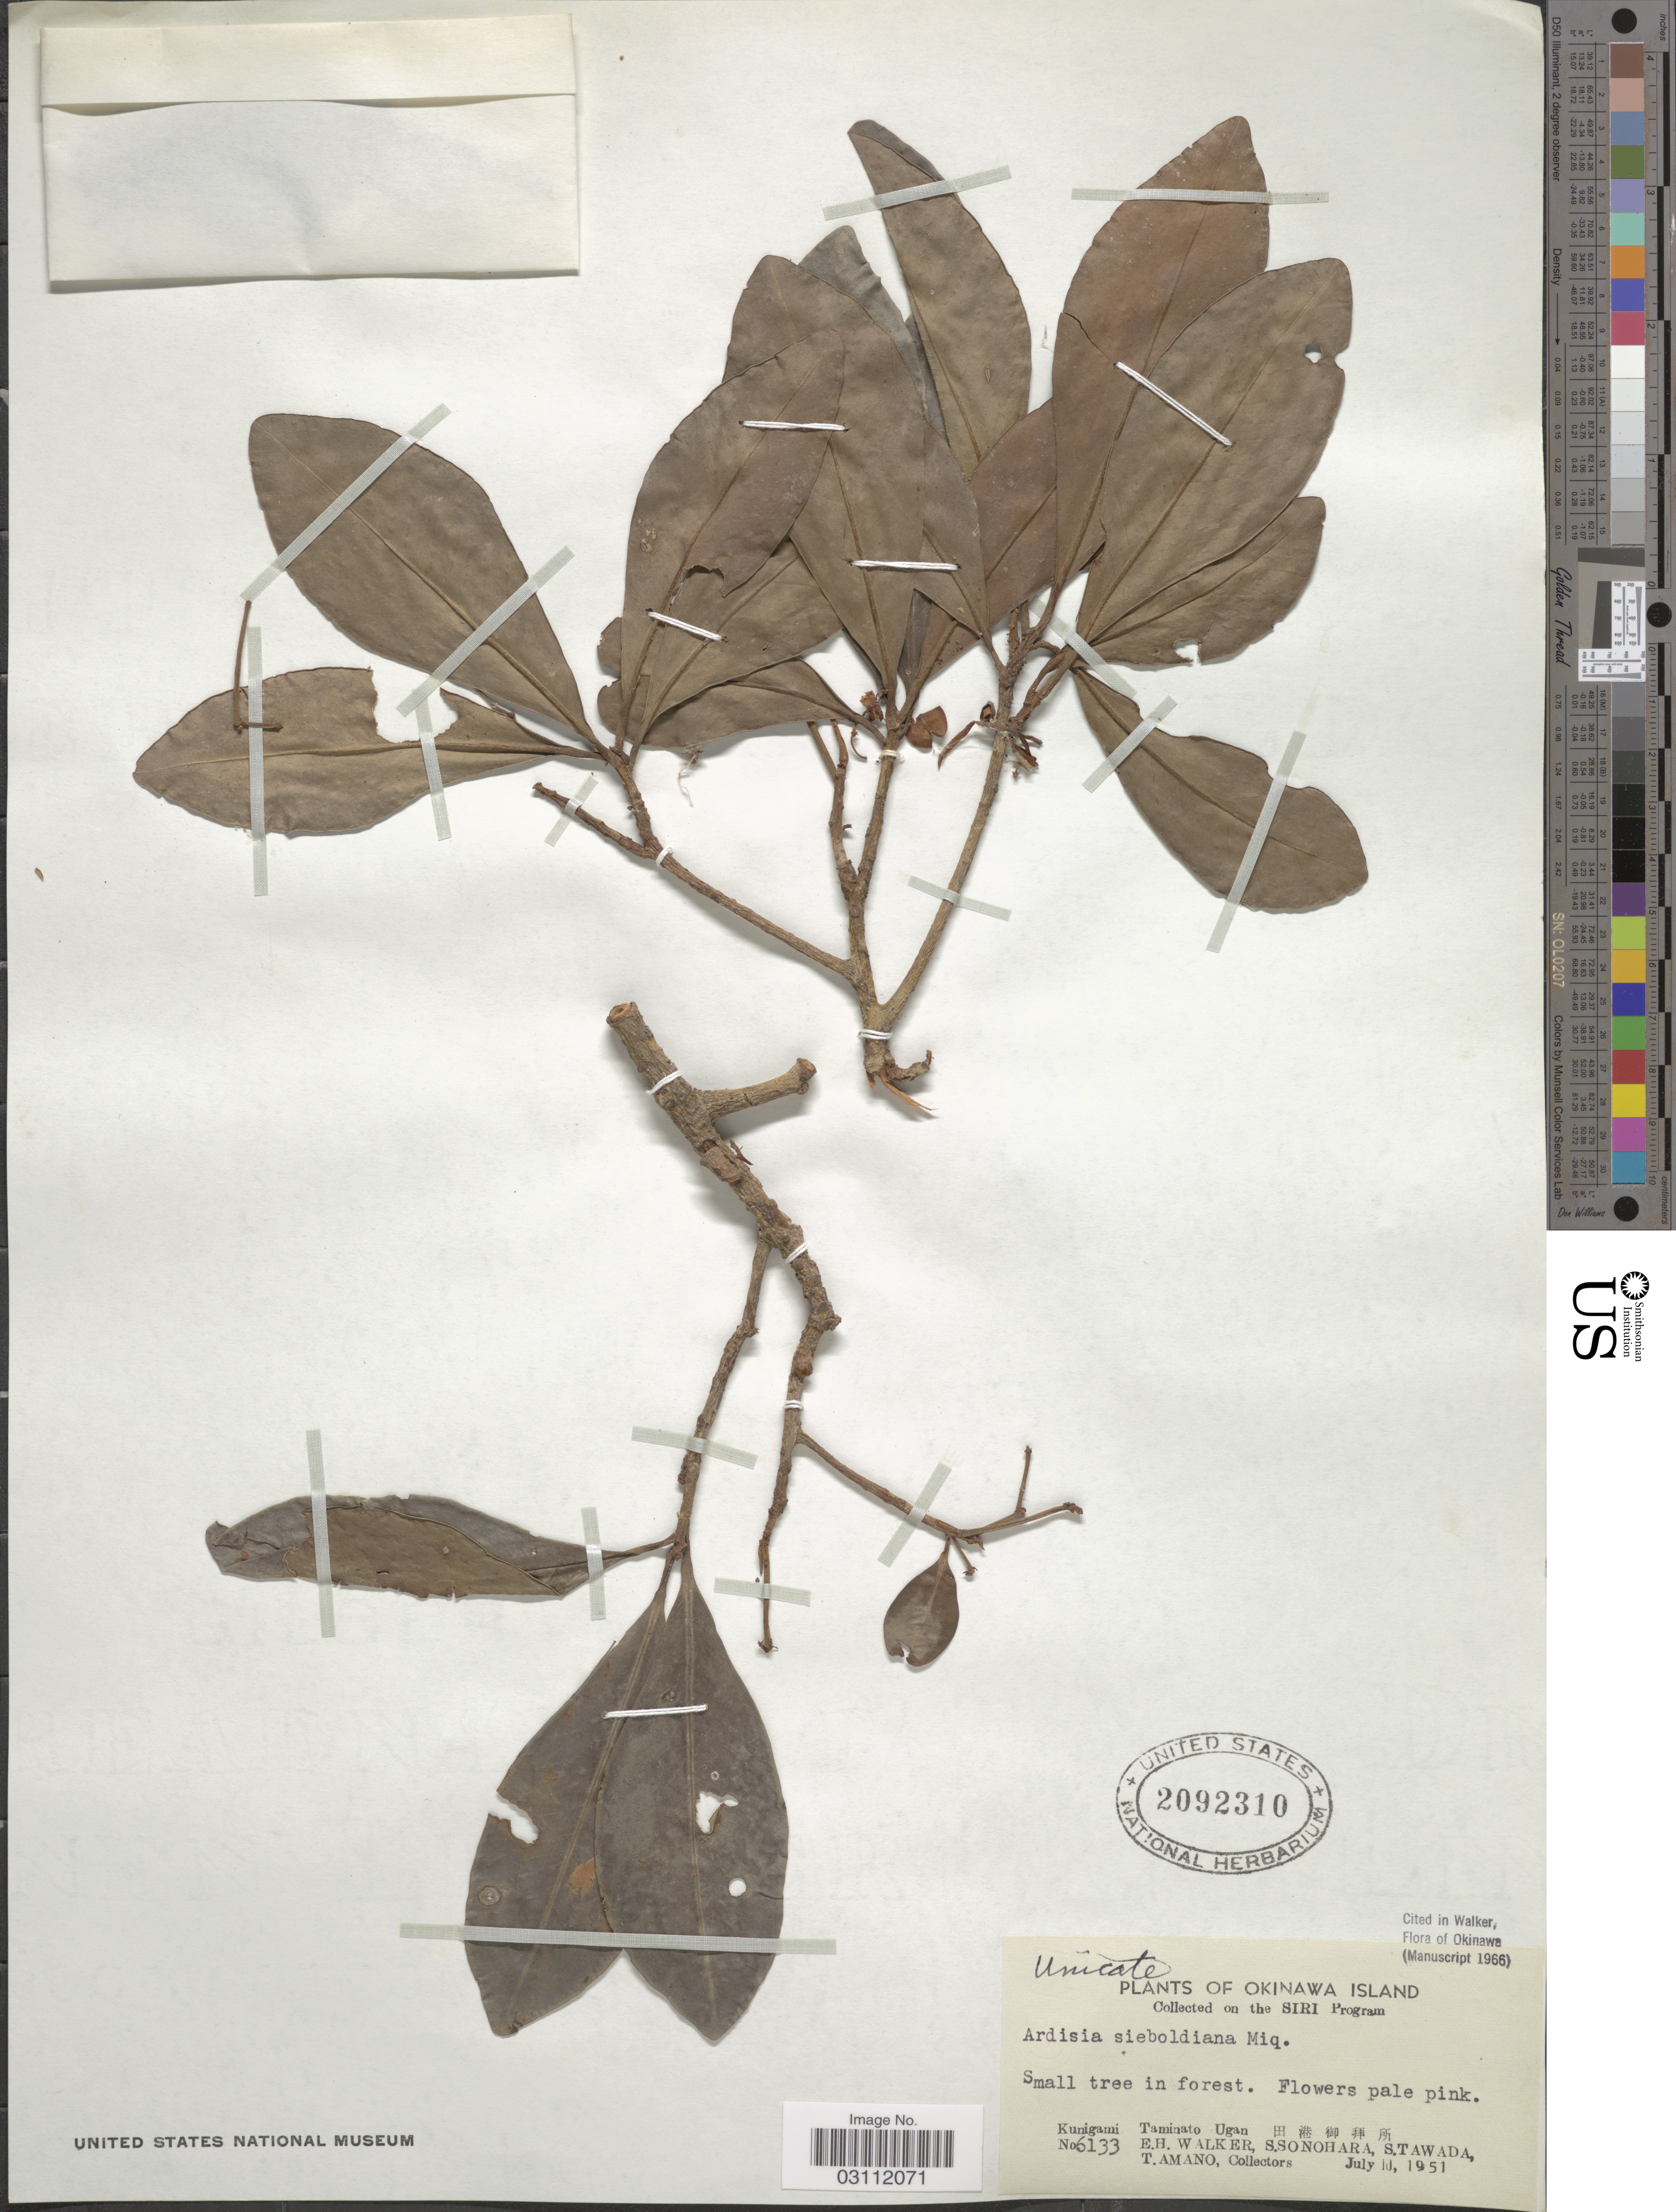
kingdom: Plantae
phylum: Tracheophyta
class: Magnoliopsida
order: Ericales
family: Primulaceae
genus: Ardisia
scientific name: Ardisia sieboldii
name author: Miq.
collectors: E. H. Walker, S. Sonohara & S. Tawada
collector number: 6133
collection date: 1951-07-10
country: Japan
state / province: Okinawa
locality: Okinawa Islands, Kunigami Taminato Ugan.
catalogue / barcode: US 2092310